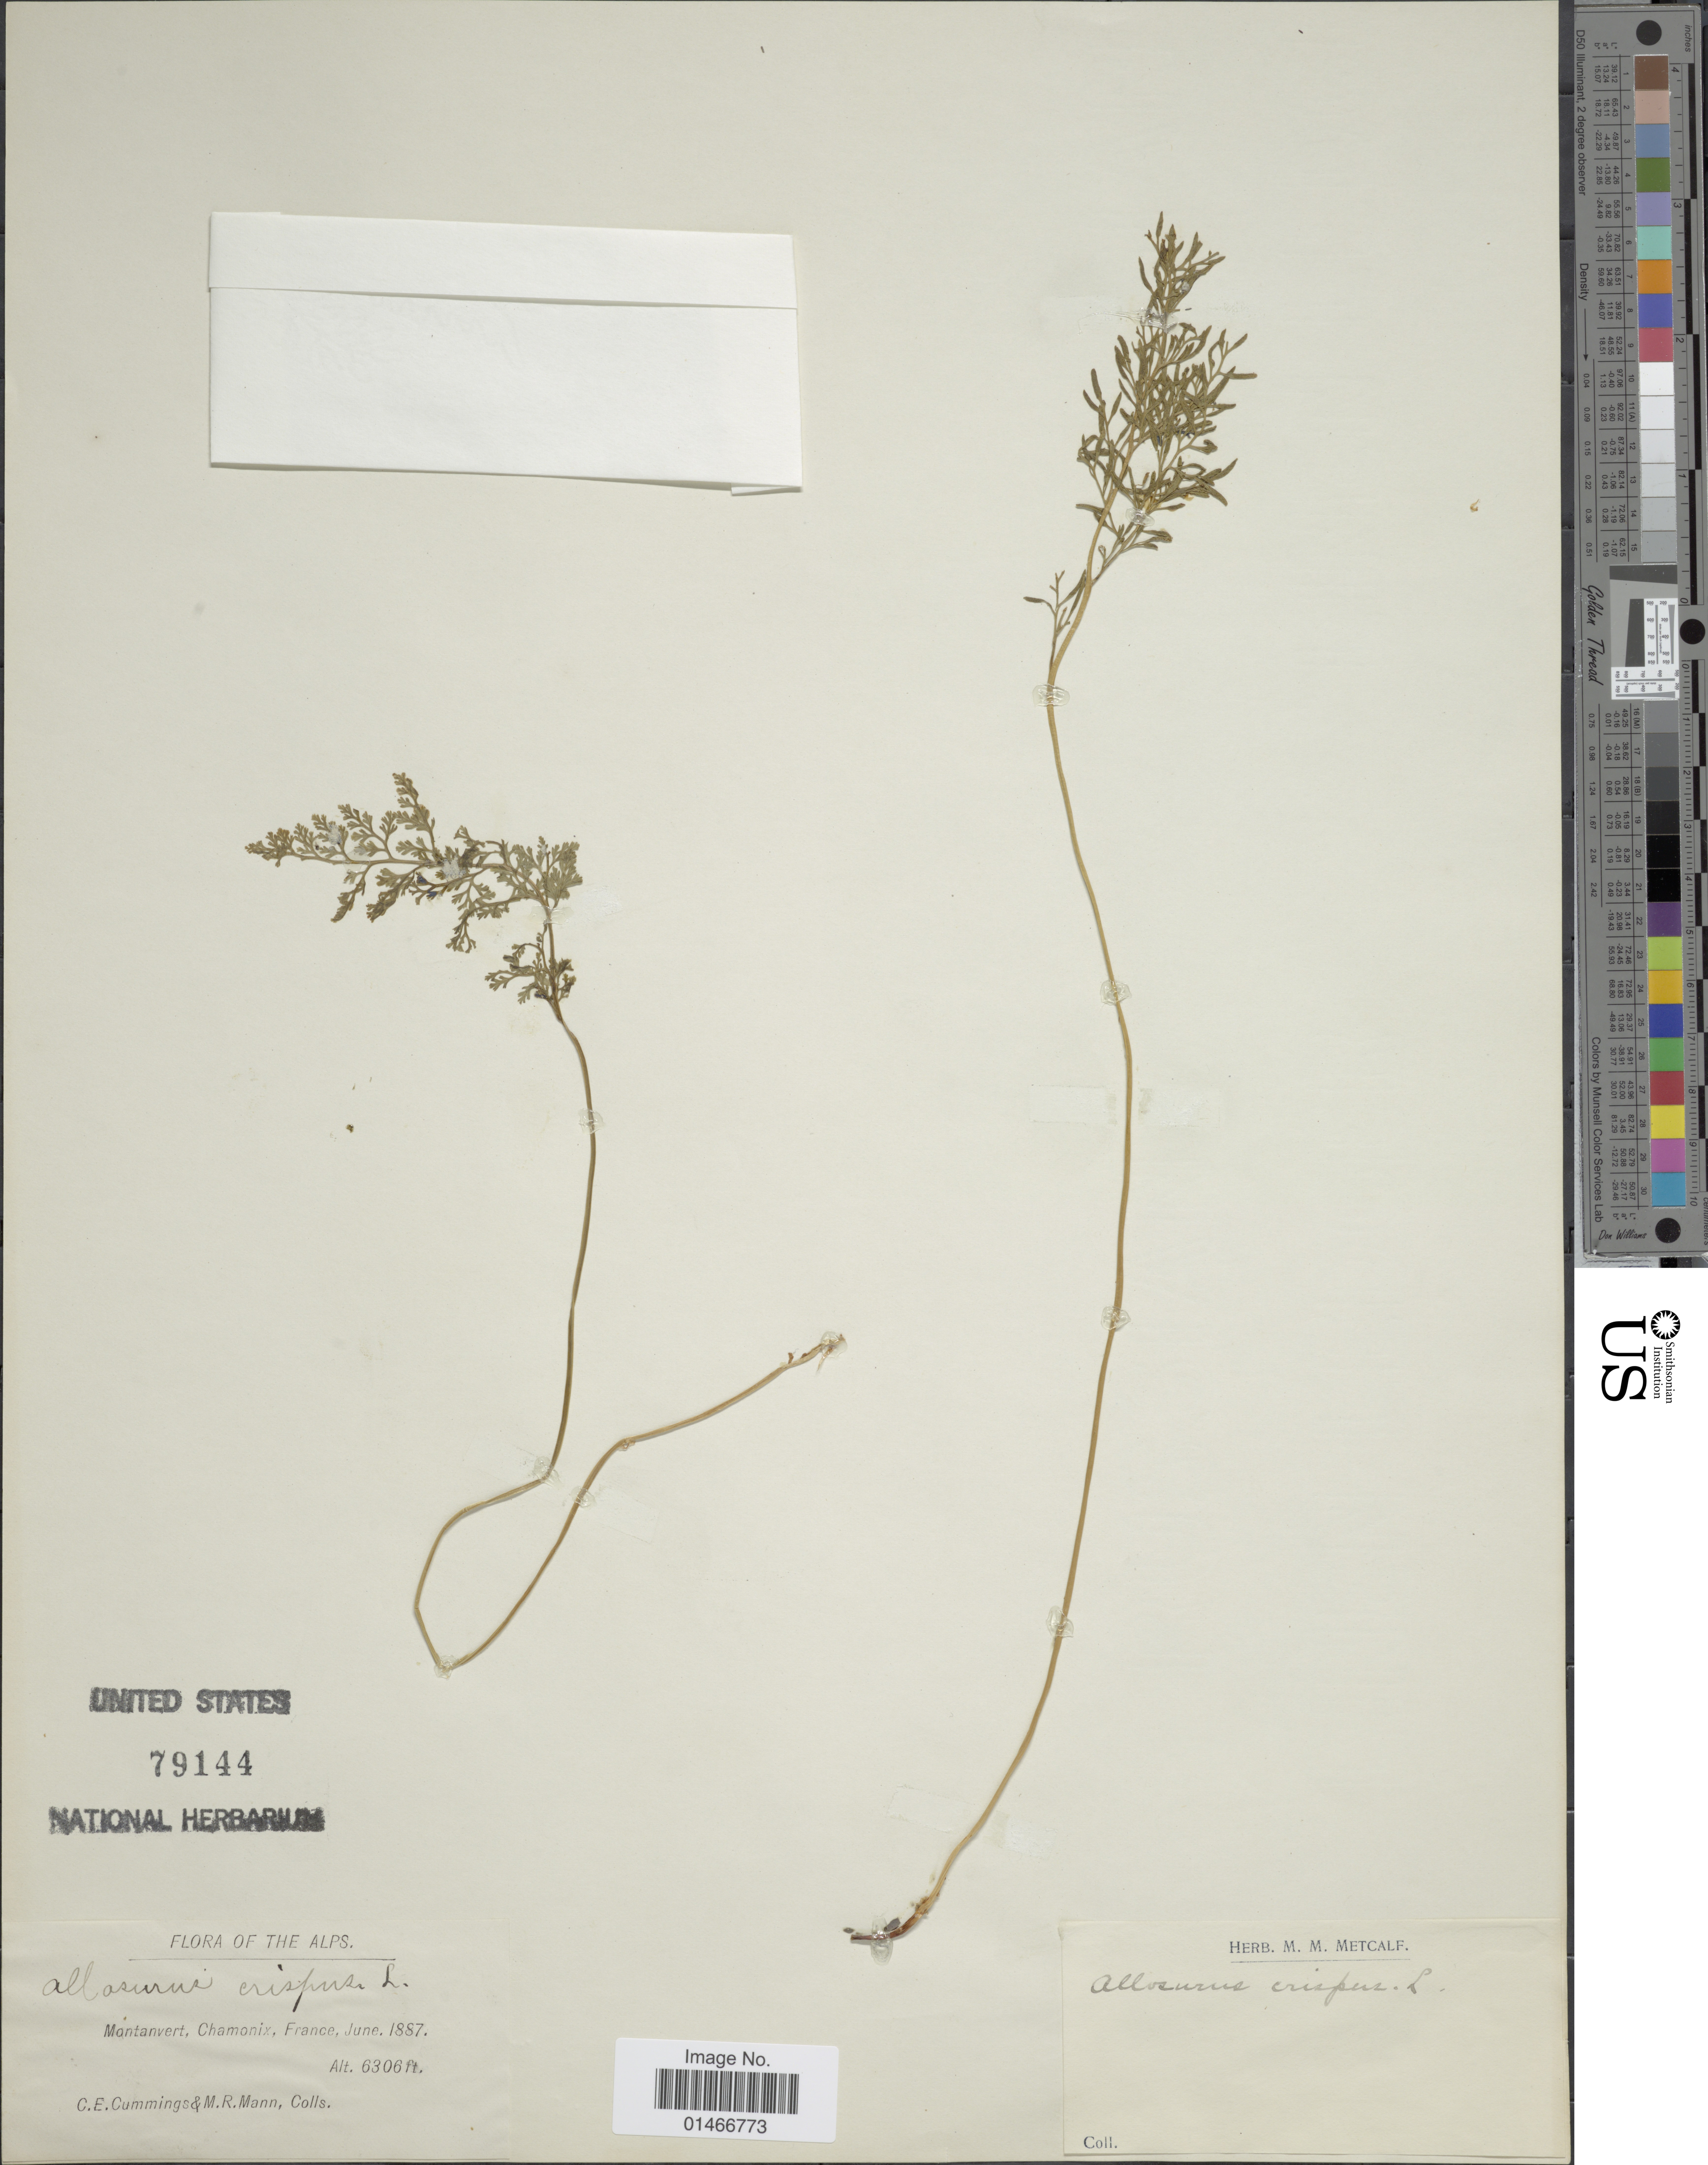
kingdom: Plantae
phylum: Tracheophyta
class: Polypodiopsida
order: Polypodiales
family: Pteridaceae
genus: Cryptogramma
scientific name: Cryptogramma crispa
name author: Fernald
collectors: C. Cummings & M. Mann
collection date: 1887-06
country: France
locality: The Alps. Montanvert, Chamonix.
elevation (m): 1922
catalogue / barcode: US 79144